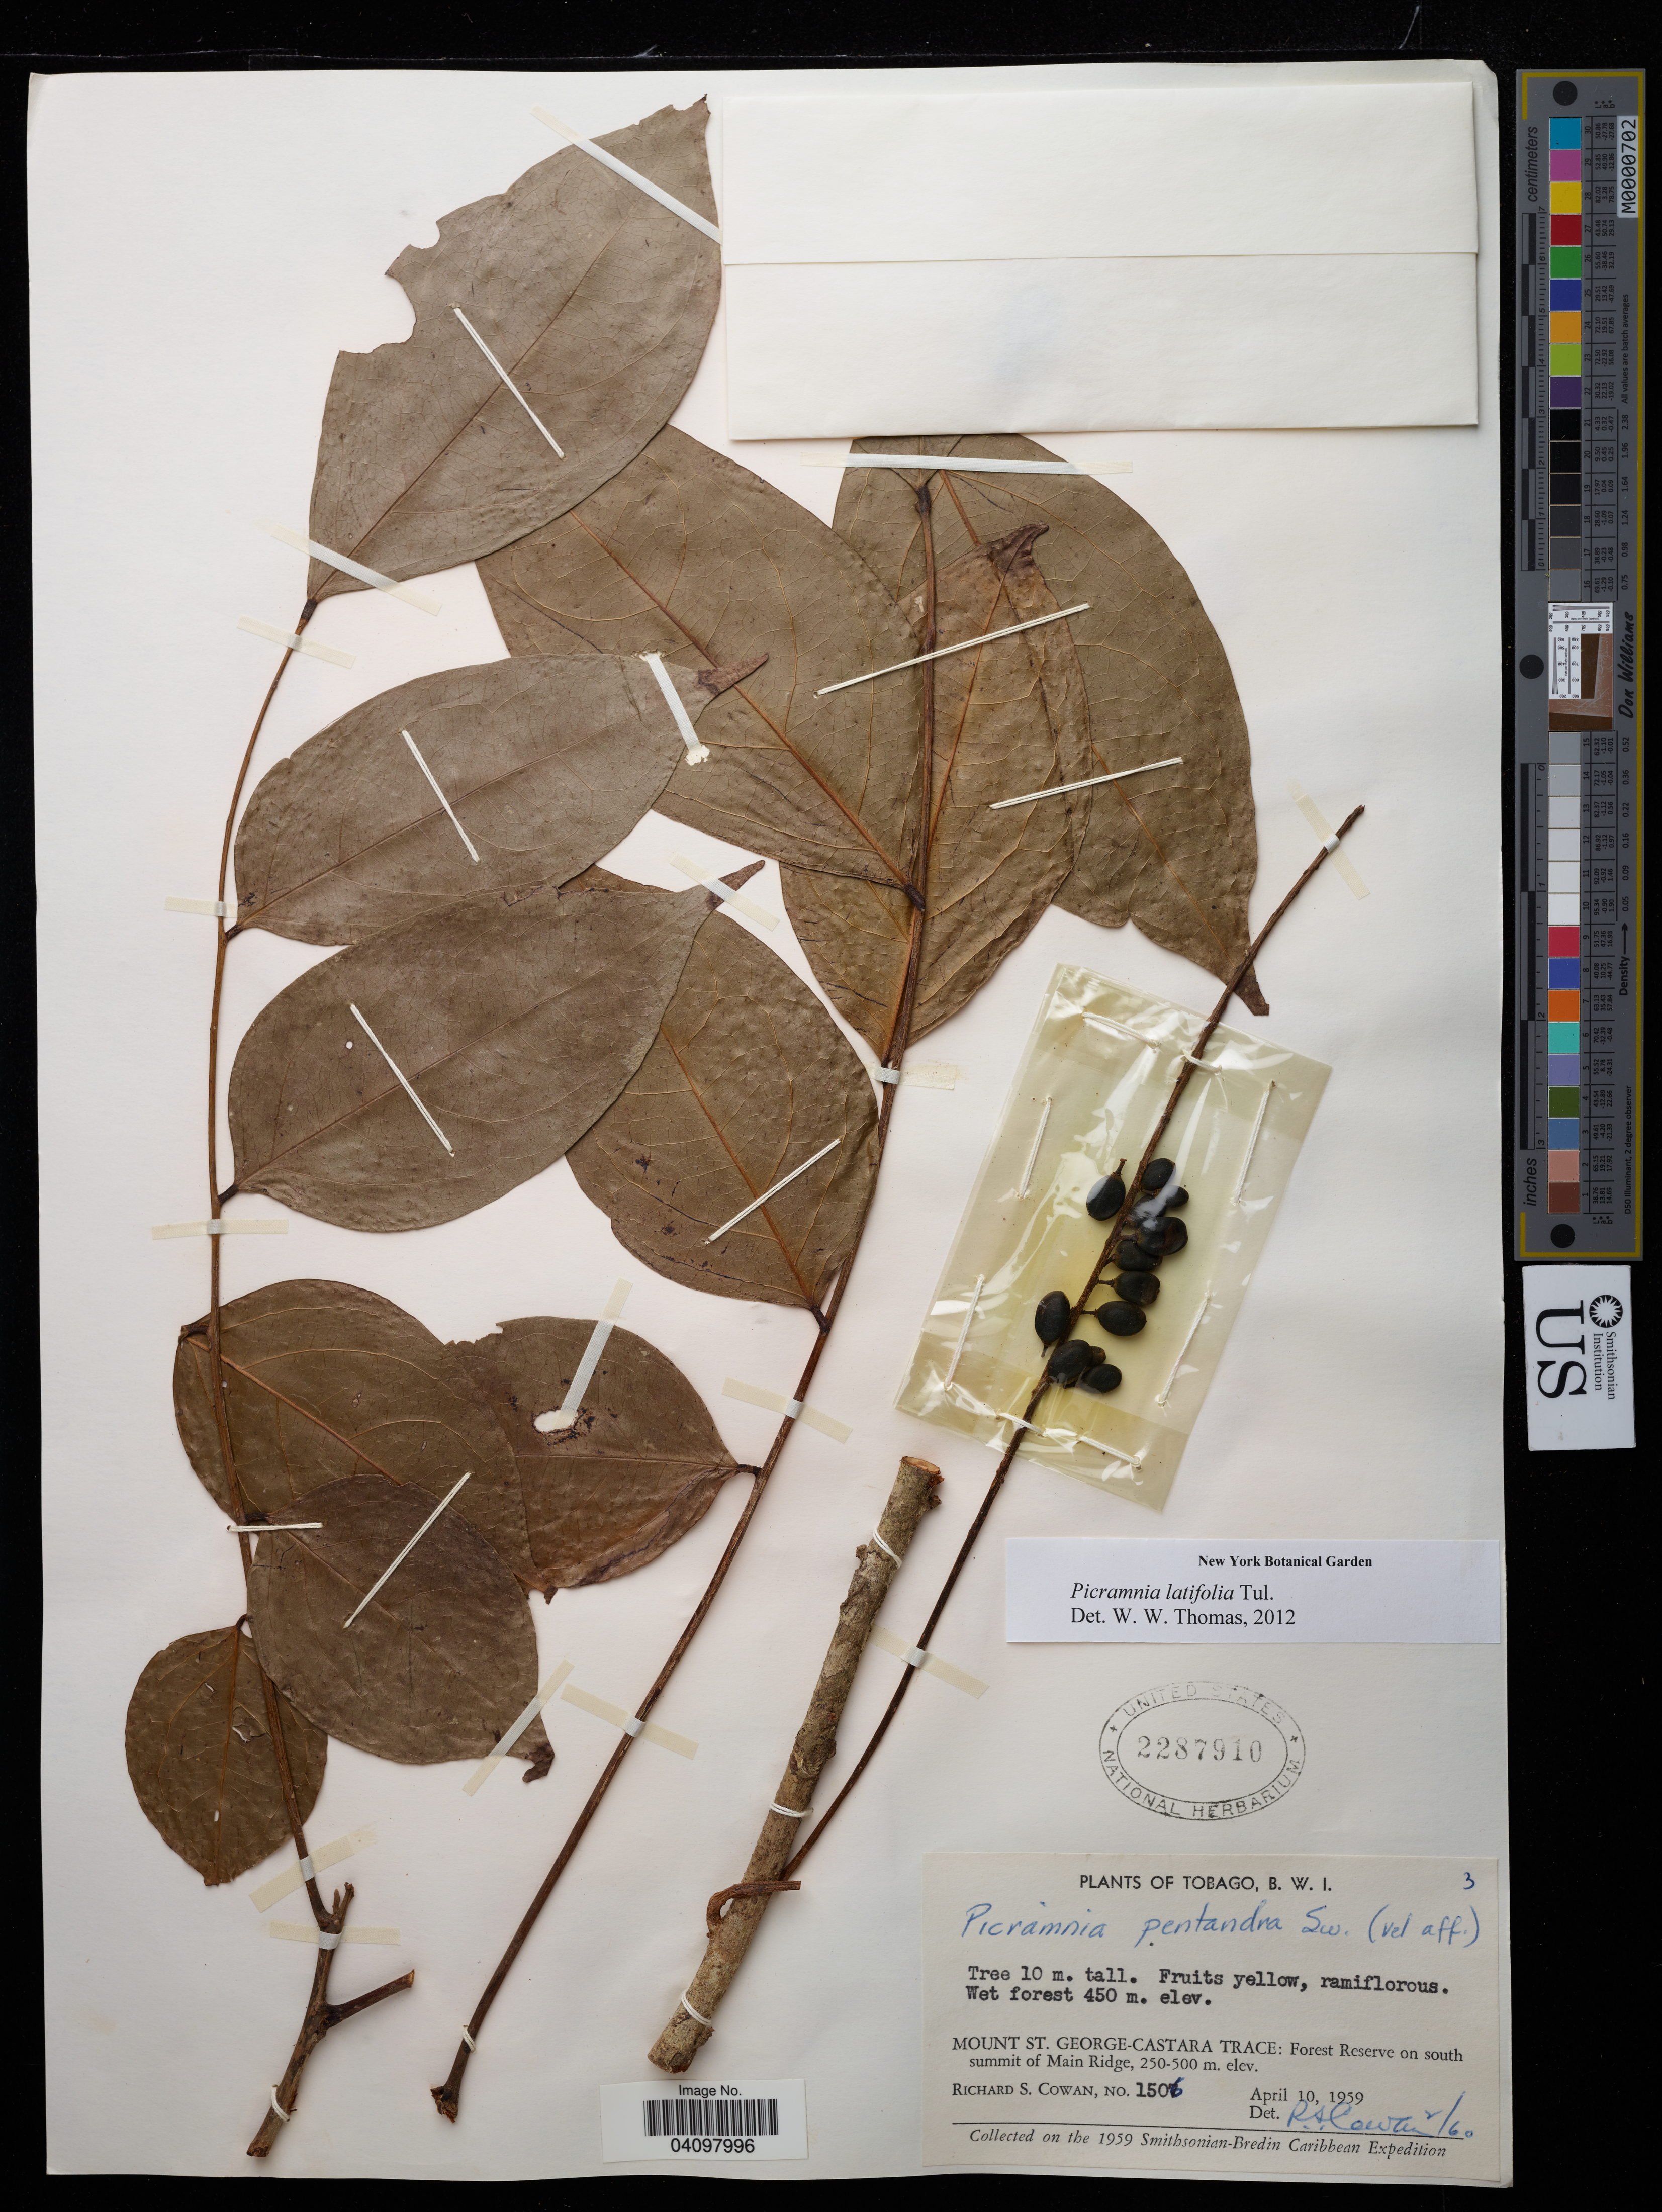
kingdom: Plantae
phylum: Tracheophyta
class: Magnoliopsida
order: Picramniales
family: Picramniaceae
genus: Picramnia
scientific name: Picramnia latifolia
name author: Tul.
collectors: R. S. Cowan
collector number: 1506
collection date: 1959-04-10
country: Trinidad and Tobago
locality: Mount St. George-Castara Trace: Forest Reserve on south summit of Main ridge.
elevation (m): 250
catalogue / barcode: US 2287910